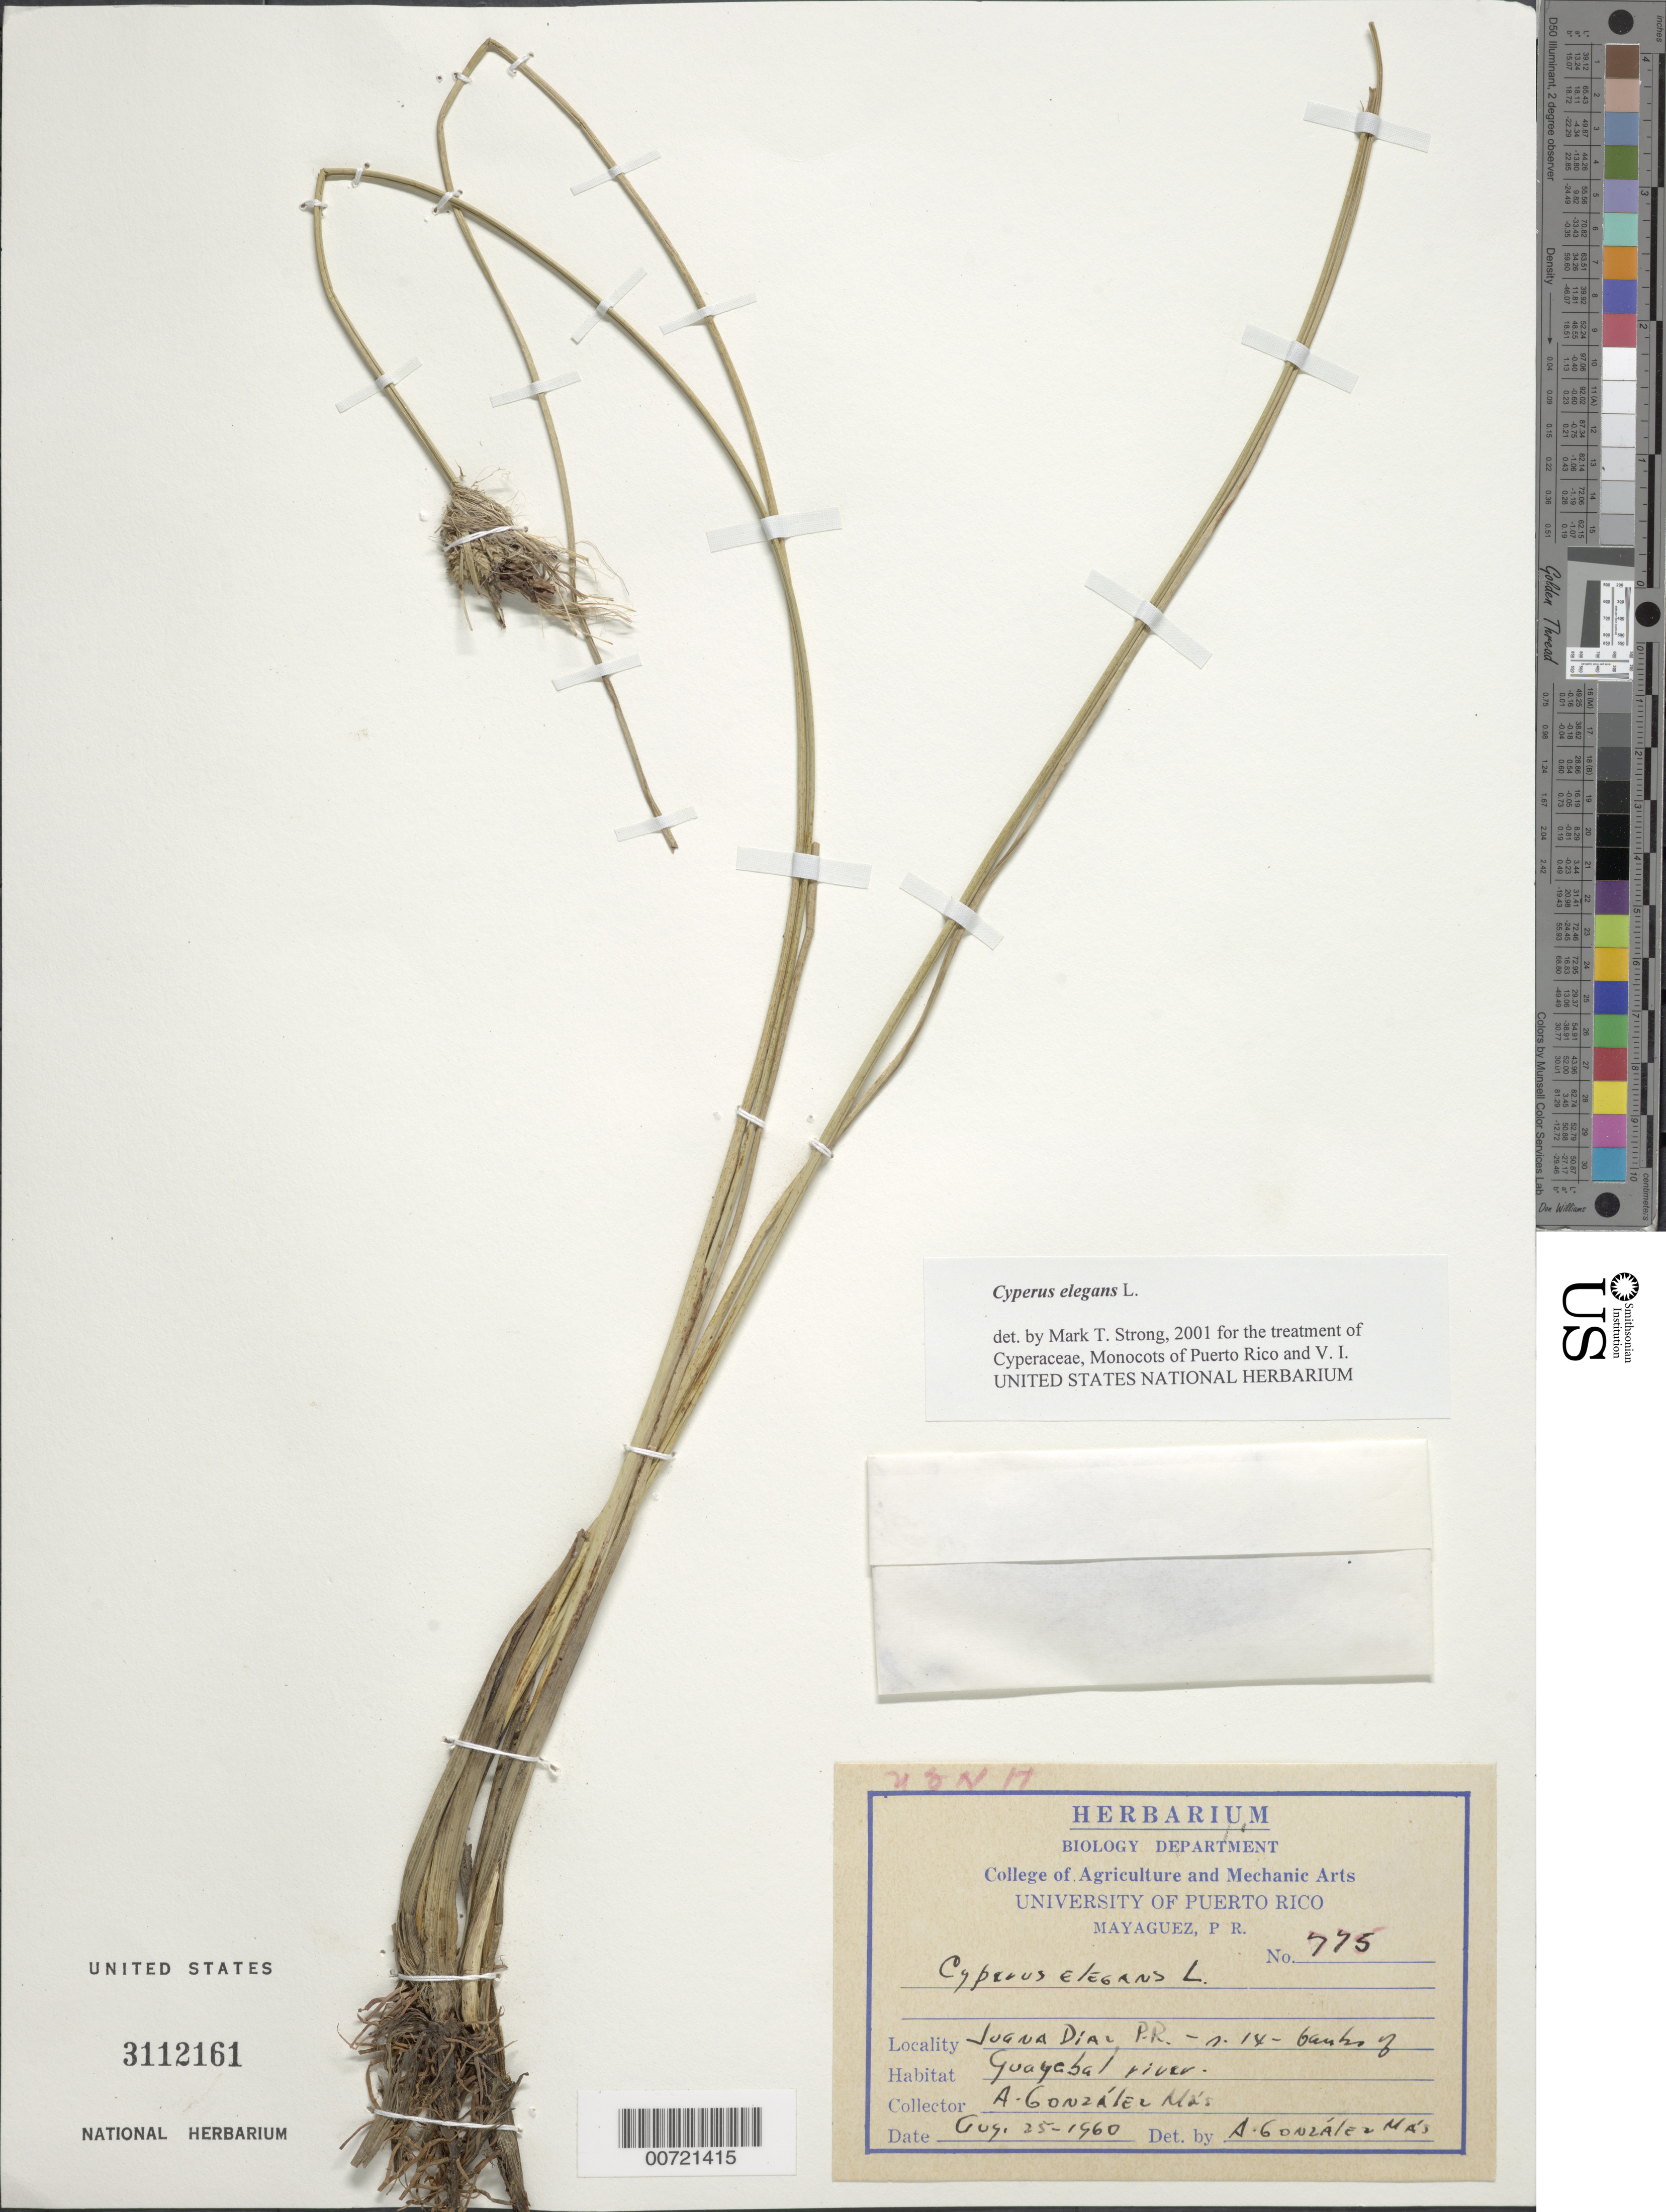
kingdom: Plantae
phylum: Tracheophyta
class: Liliopsida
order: Poales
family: Cyperaceae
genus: Cyperus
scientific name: Cyperus elegans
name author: L.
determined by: Strong, M. T., (US), Smithsonian Institution - National Museum of Natural History (UNITED STATES)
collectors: A. González Más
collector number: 775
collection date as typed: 25 Aug 1960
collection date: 1960-08-25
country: Puerto Rico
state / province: Juana Díaz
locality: Juana Díaz: Rt. 14.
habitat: Banks of Guayabal River.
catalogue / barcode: US 3112161